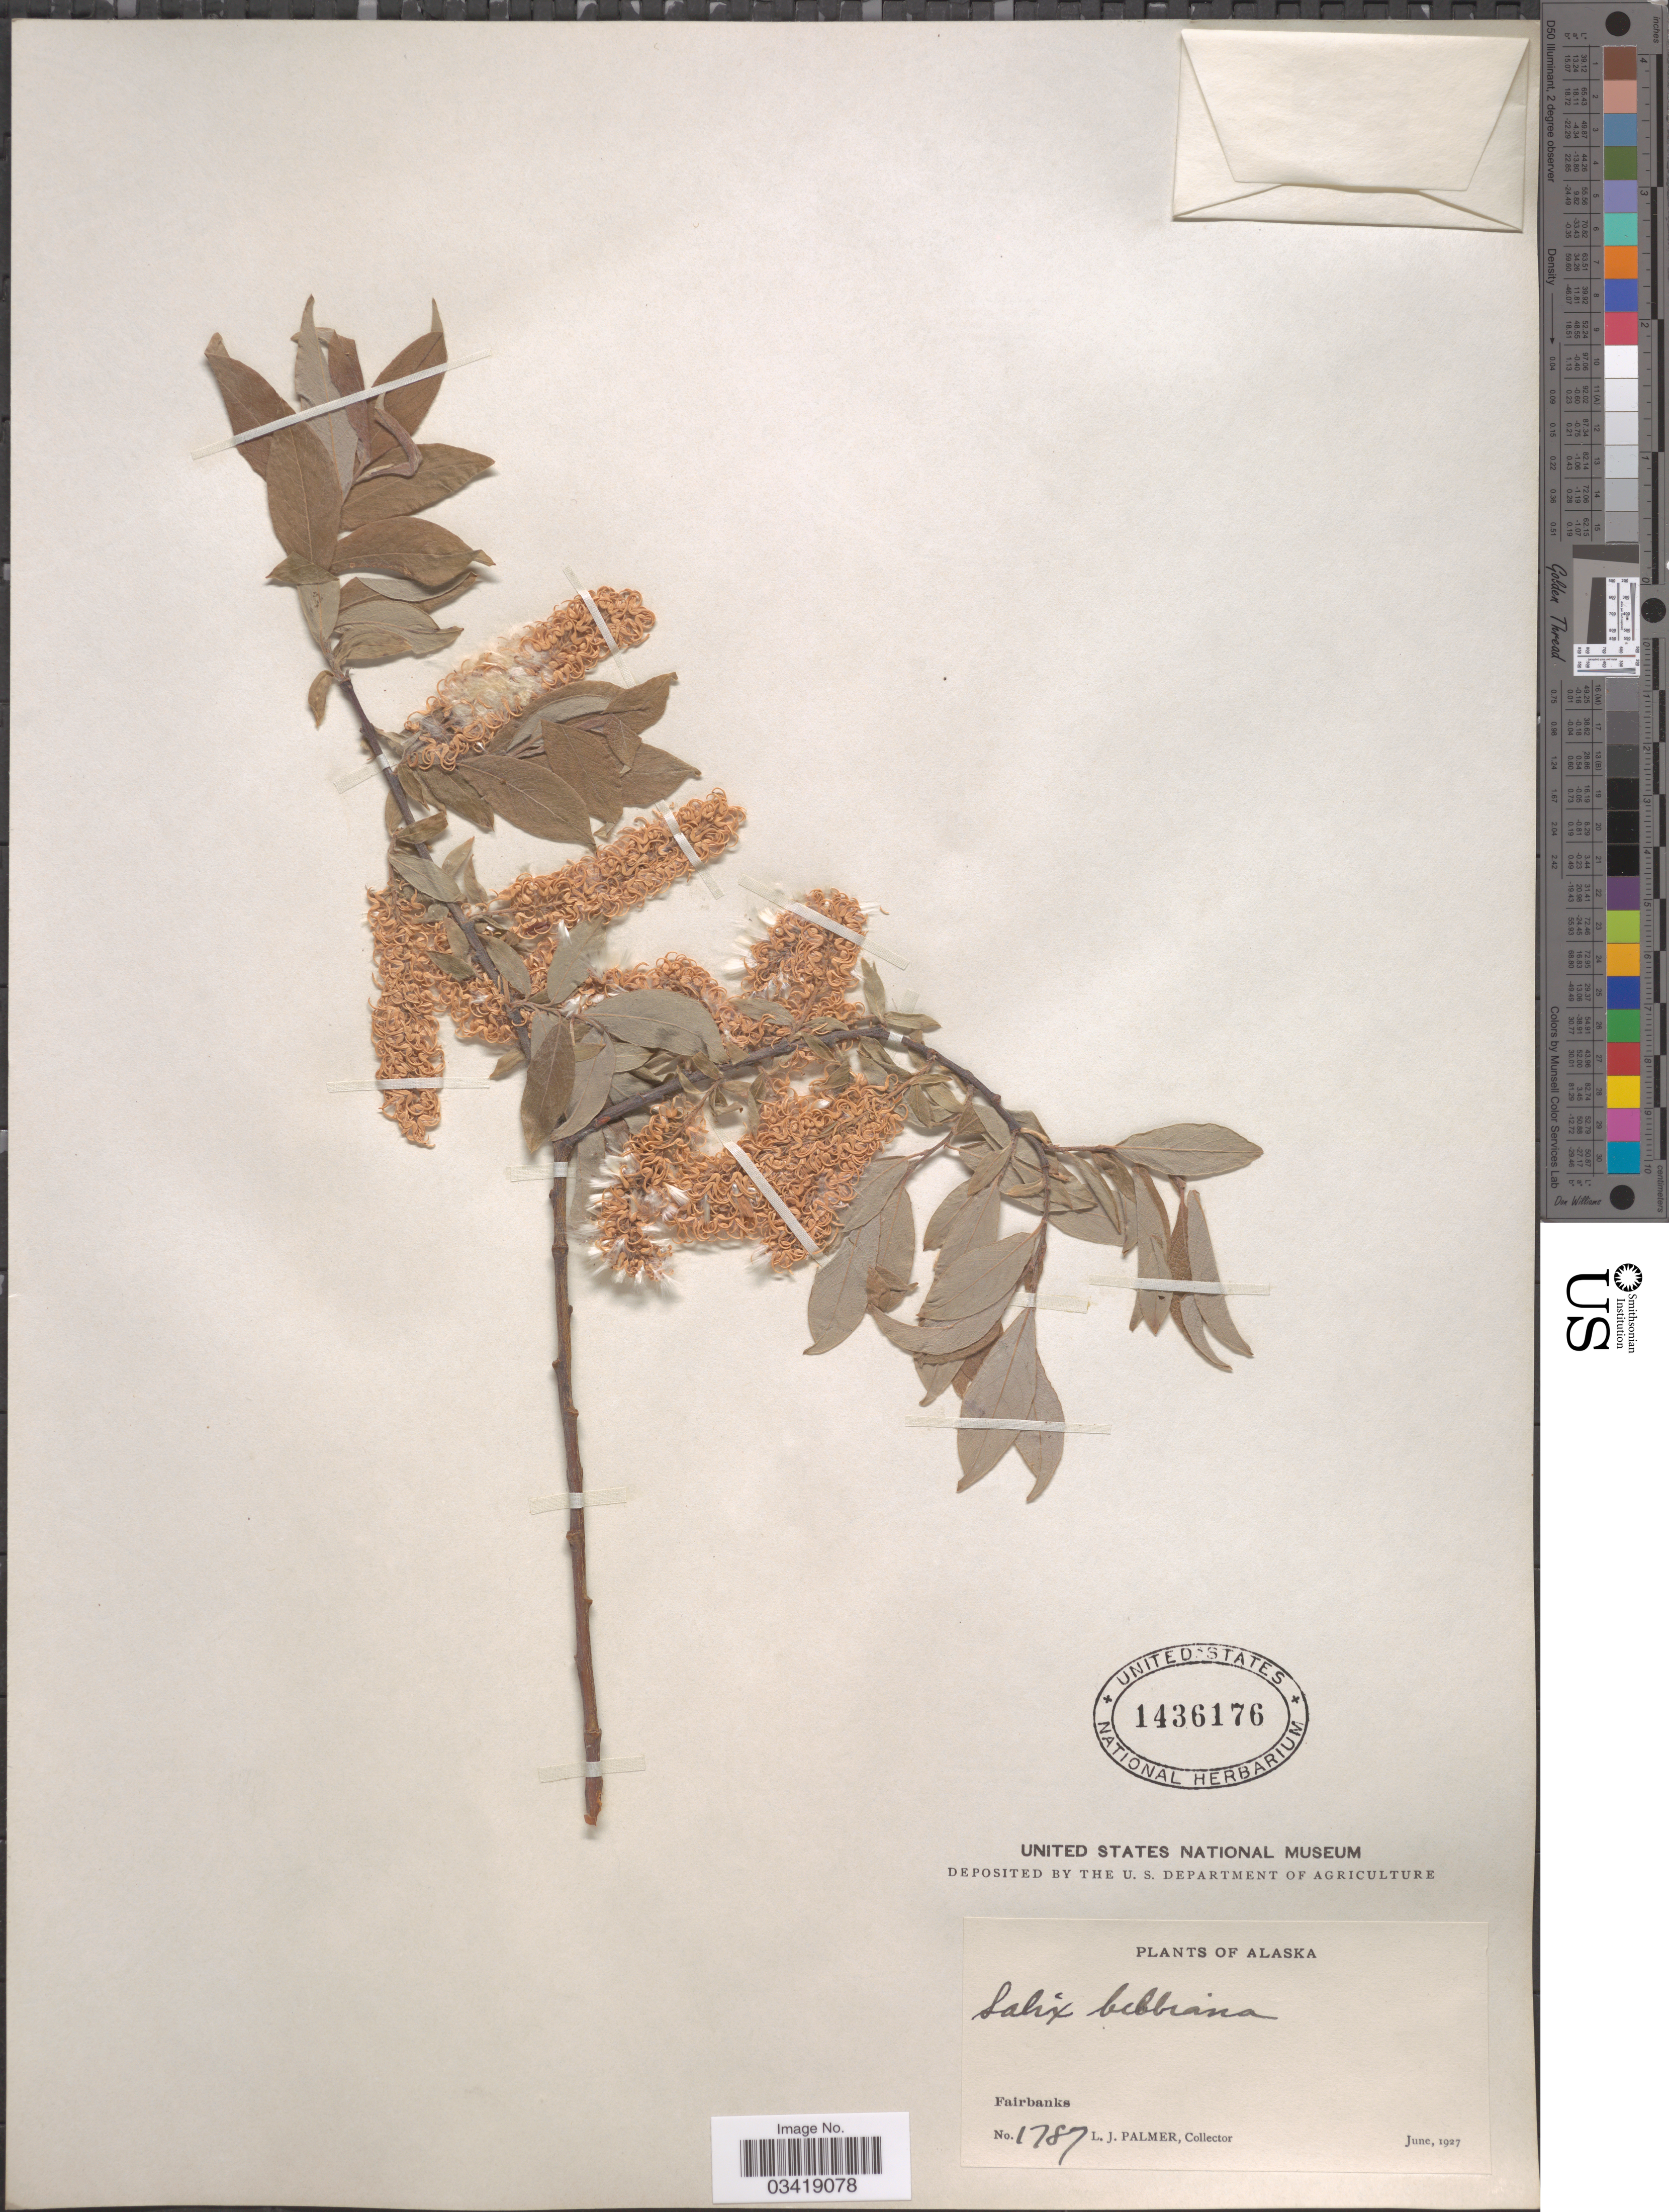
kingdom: Plantae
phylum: Tracheophyta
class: Magnoliopsida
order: Malpighiales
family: Salicaceae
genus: Salix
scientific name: Salix bebbiana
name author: Sarg.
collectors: L. J. Palmer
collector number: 1787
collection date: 1927-06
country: United States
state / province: Alaska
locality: Fairbanks.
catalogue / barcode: US 1436176